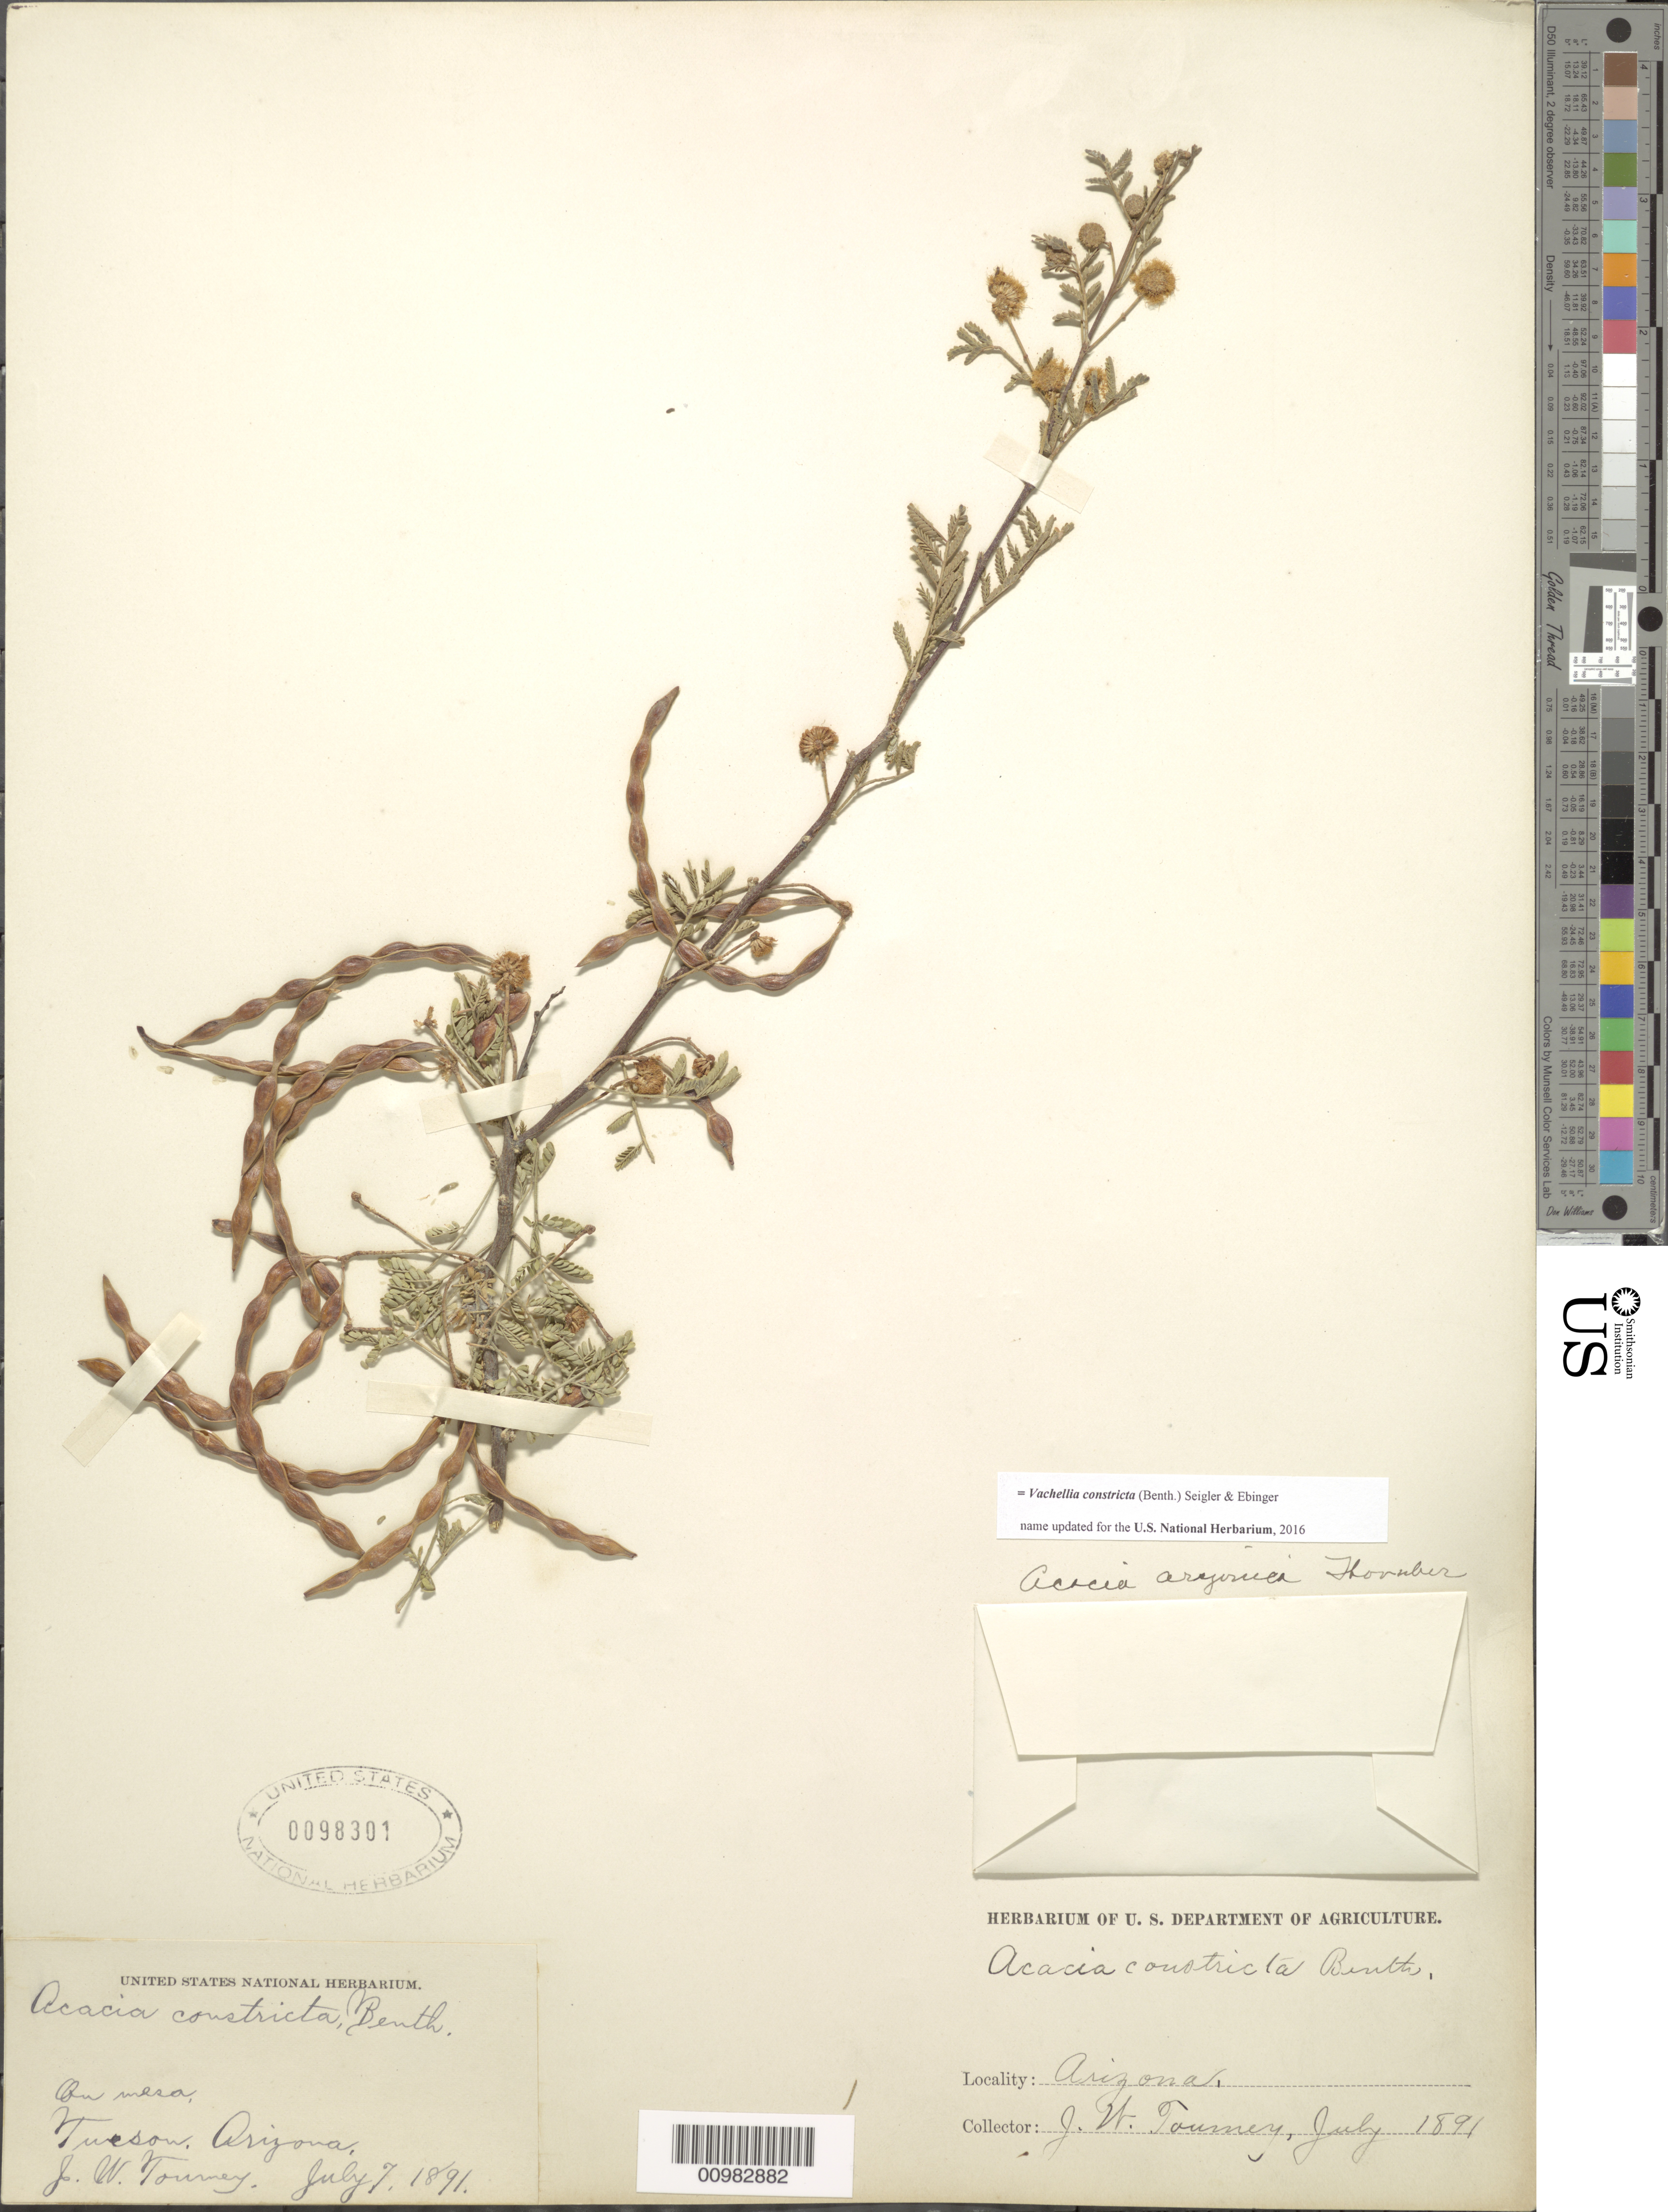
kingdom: Plantae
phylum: Tracheophyta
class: Magnoliopsida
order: Fabales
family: Fabaceae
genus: Vachellia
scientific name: Vachellia constricta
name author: (Benth.) Seigler & Ebinger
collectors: J. W. Toumey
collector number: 0098301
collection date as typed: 07 Jul 1891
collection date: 1891-07-07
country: United States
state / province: Arizona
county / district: Pima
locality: Tucson.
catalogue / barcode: US 98301